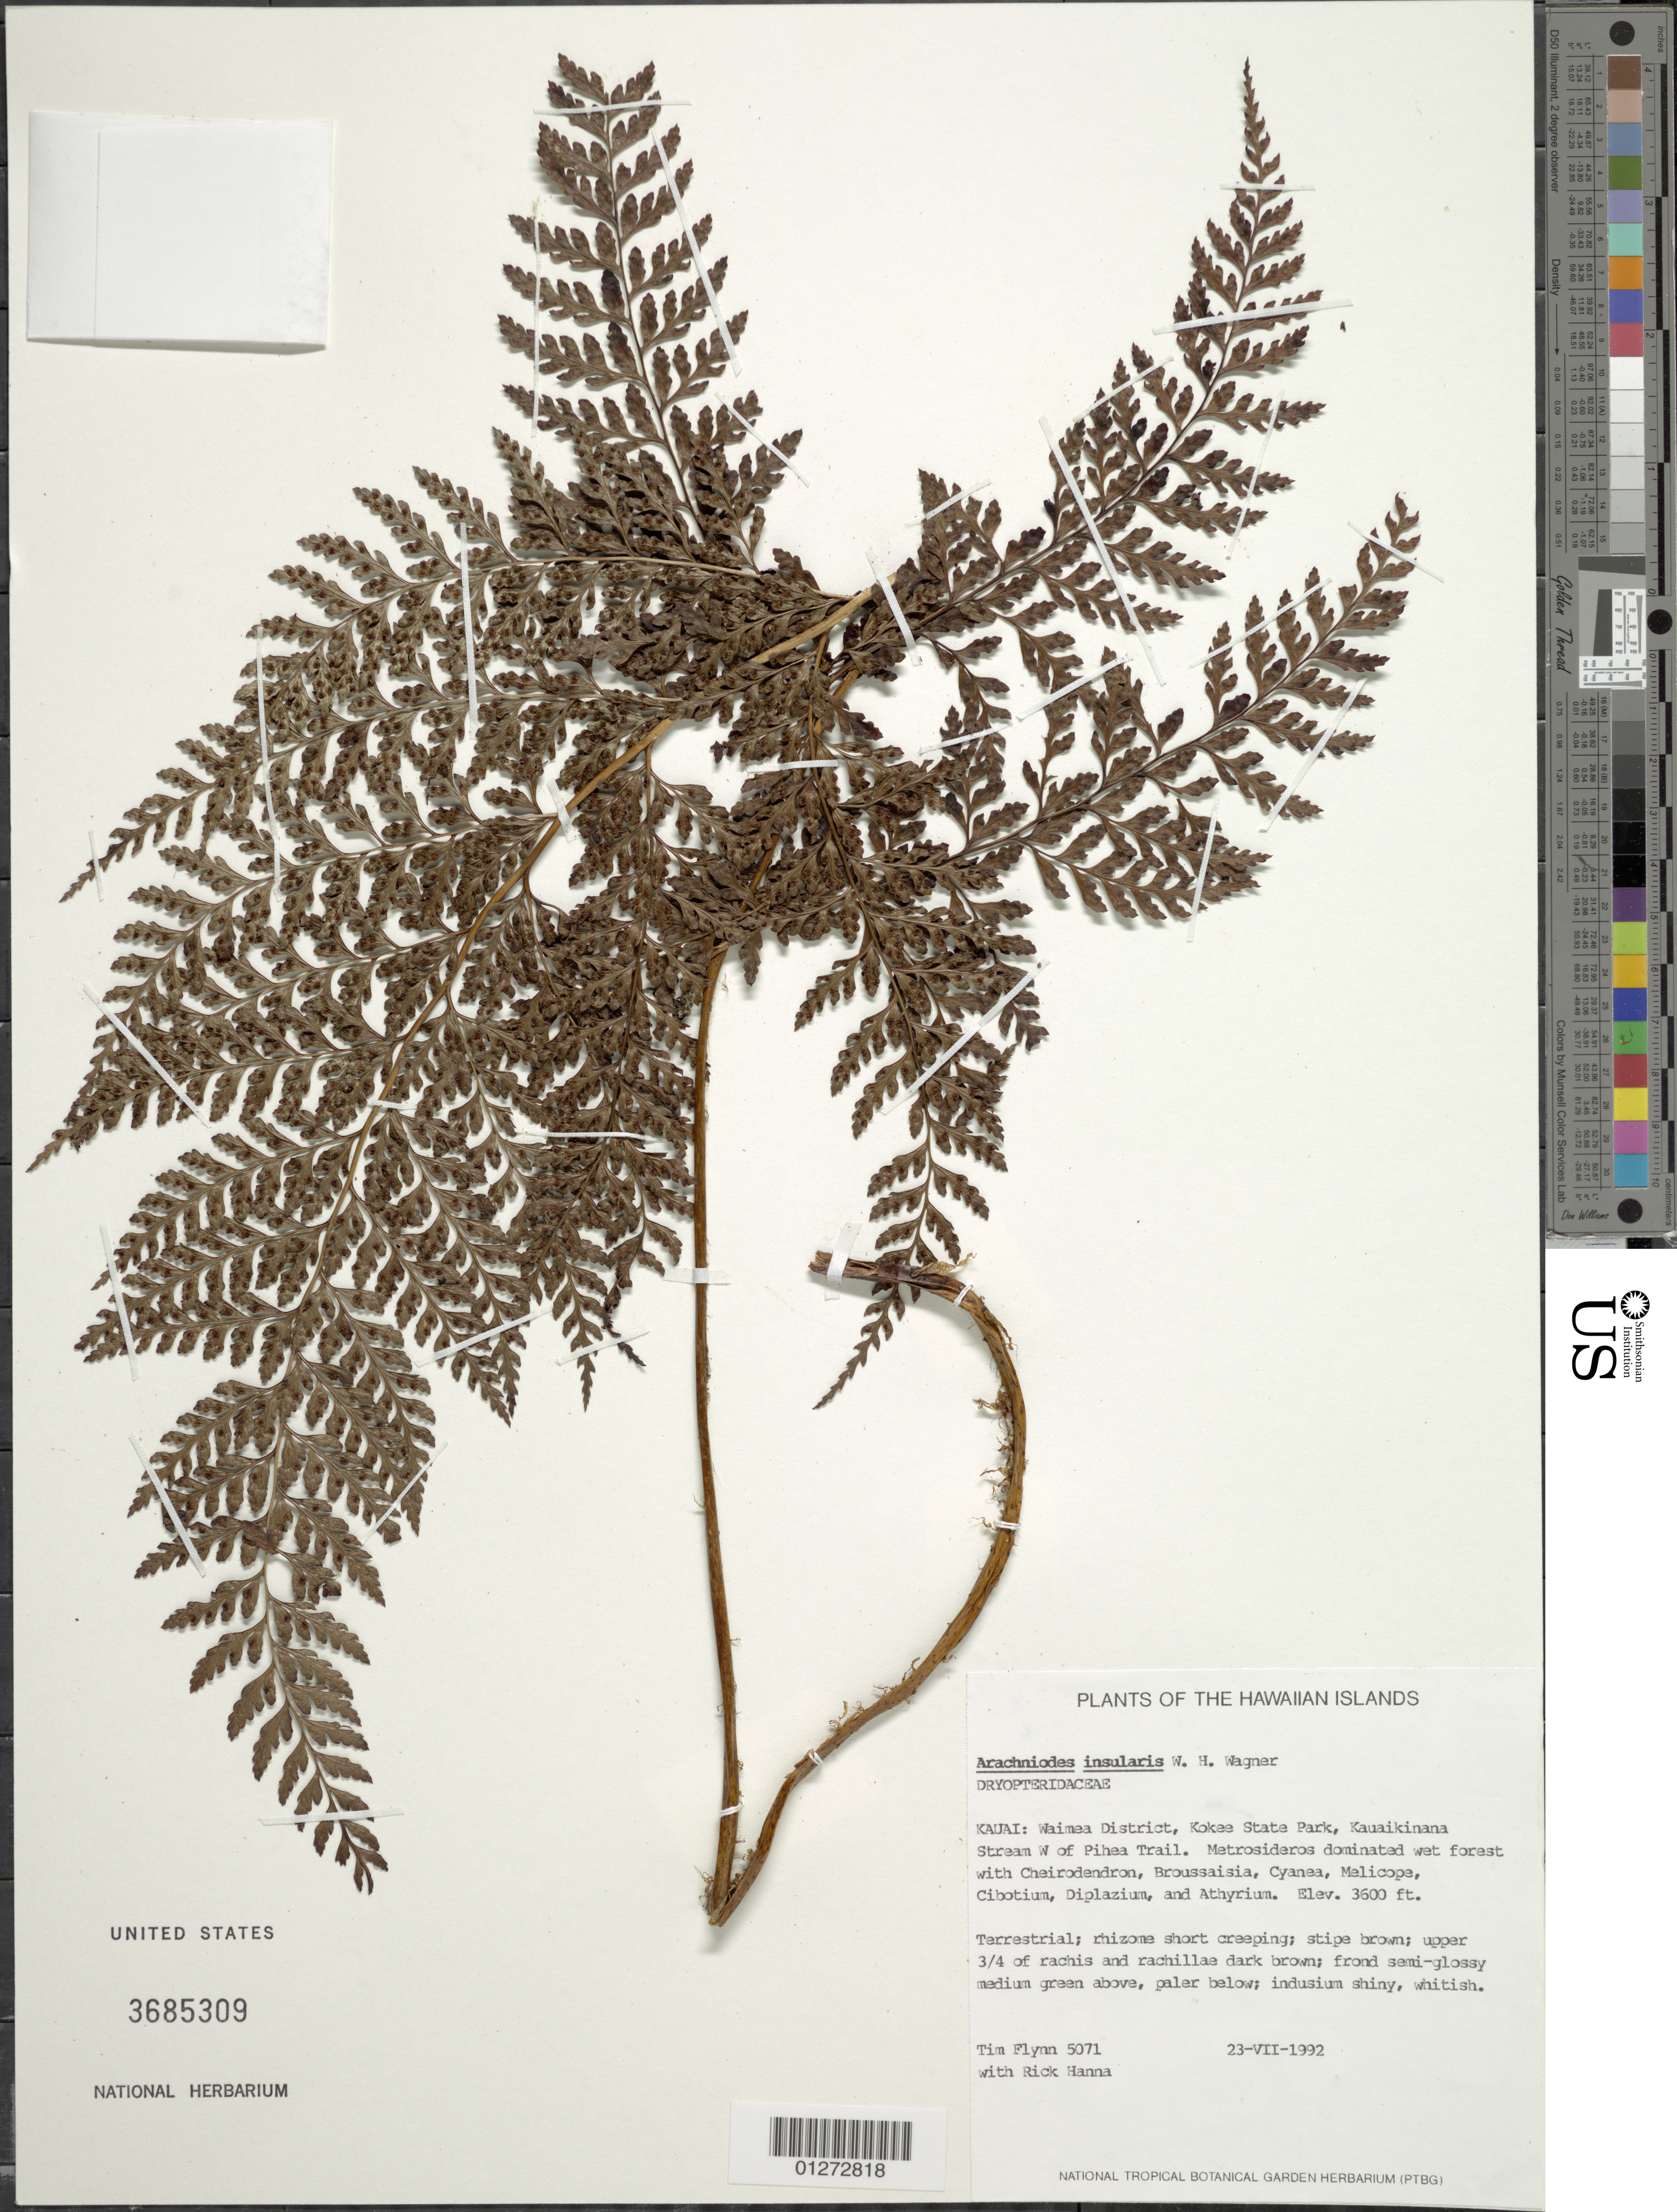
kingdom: Plantae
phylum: Tracheophyta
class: Polypodiopsida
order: Polypodiales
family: Dryopteridaceae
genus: Arachniodes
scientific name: Arachniodes insularis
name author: W.H. Wagner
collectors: T. W. Flynn & R. Hanna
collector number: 5071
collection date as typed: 23 Jul 1992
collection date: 1992-07-23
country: United States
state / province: Hawaii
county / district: Kauai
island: Kaua'i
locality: Waimea District, Kokee State Park, Kauaikinana Stream W of Pihea Trail.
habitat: Wet forest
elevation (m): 1097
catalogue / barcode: US 3685309